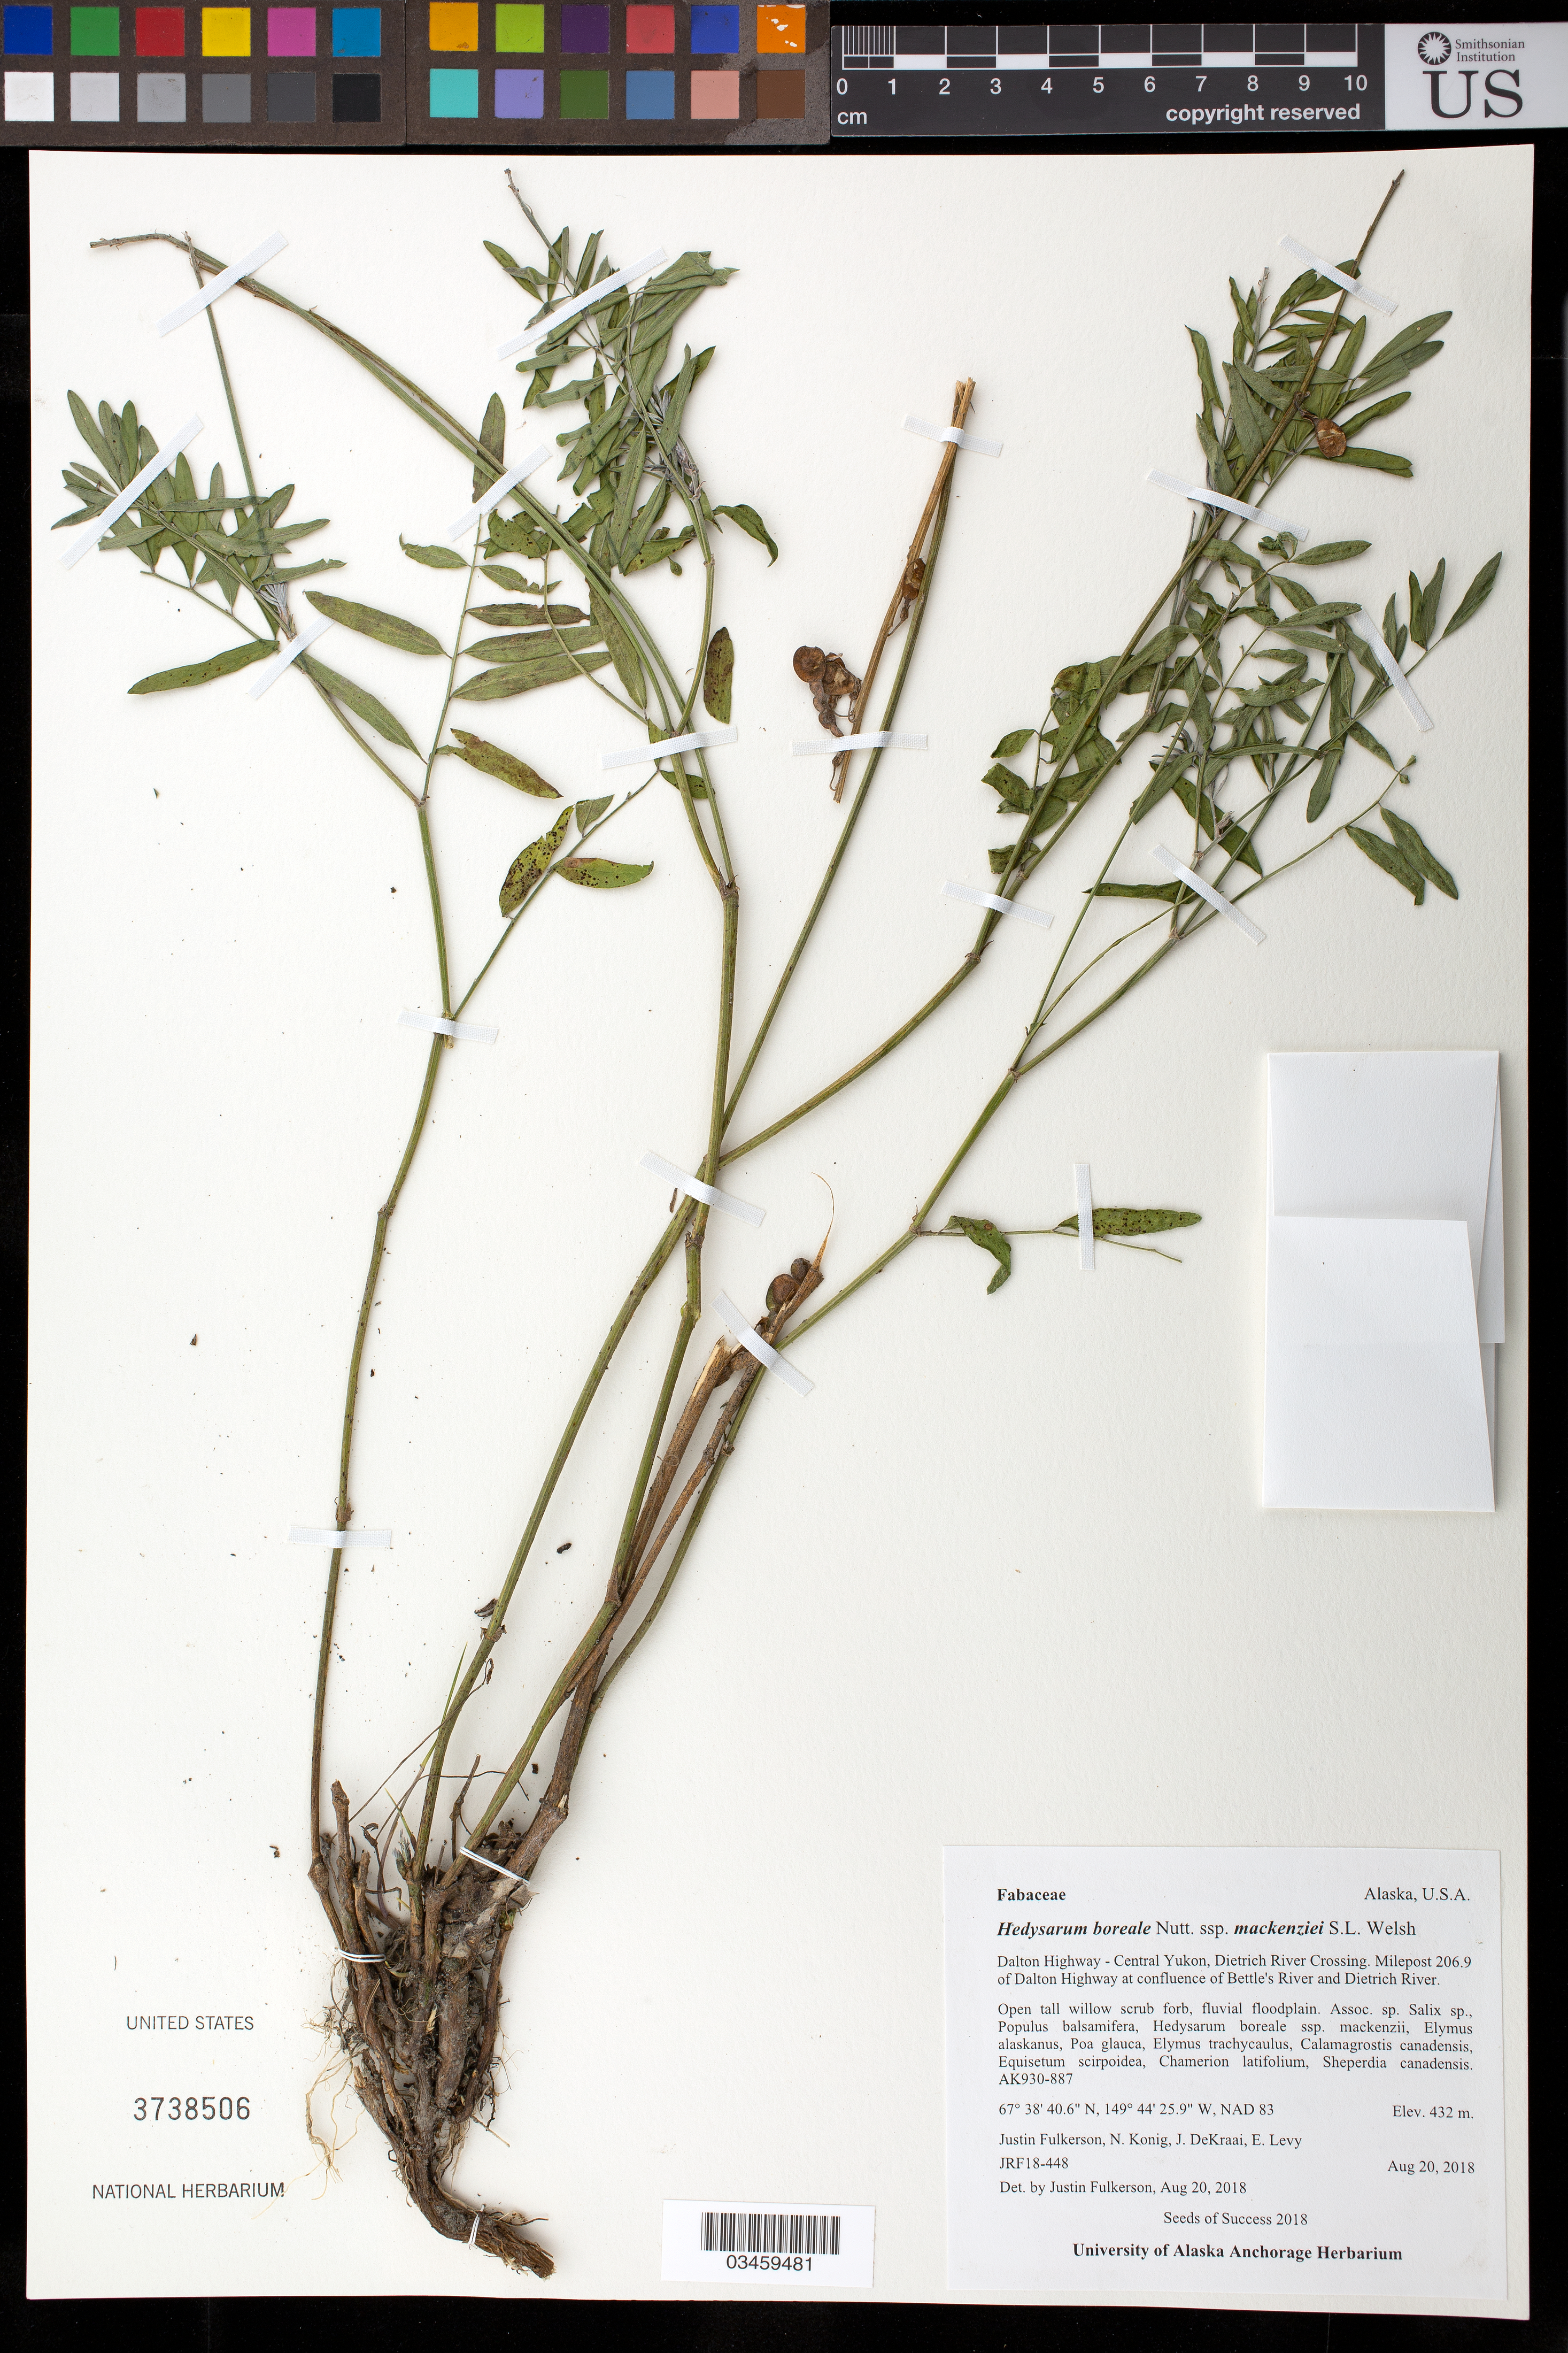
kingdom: Plantae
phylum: Tracheophyta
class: Magnoliopsida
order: Fabales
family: Fabaceae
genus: Hedysarum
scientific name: Hedysarum boreale subsp. mackenziei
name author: (Richardson) S.L. Welsh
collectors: J. Fulkerson, N. Konig, E. Levy & J. Dekraai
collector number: JRF18-448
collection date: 2018-08-20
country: United States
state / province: Alaska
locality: Dalton Hwy-Central Yukon, Dietrich River crossing at confluence of Bettle's River, milepost 206.9 of Dalton Hwy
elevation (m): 432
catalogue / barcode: US 3738506